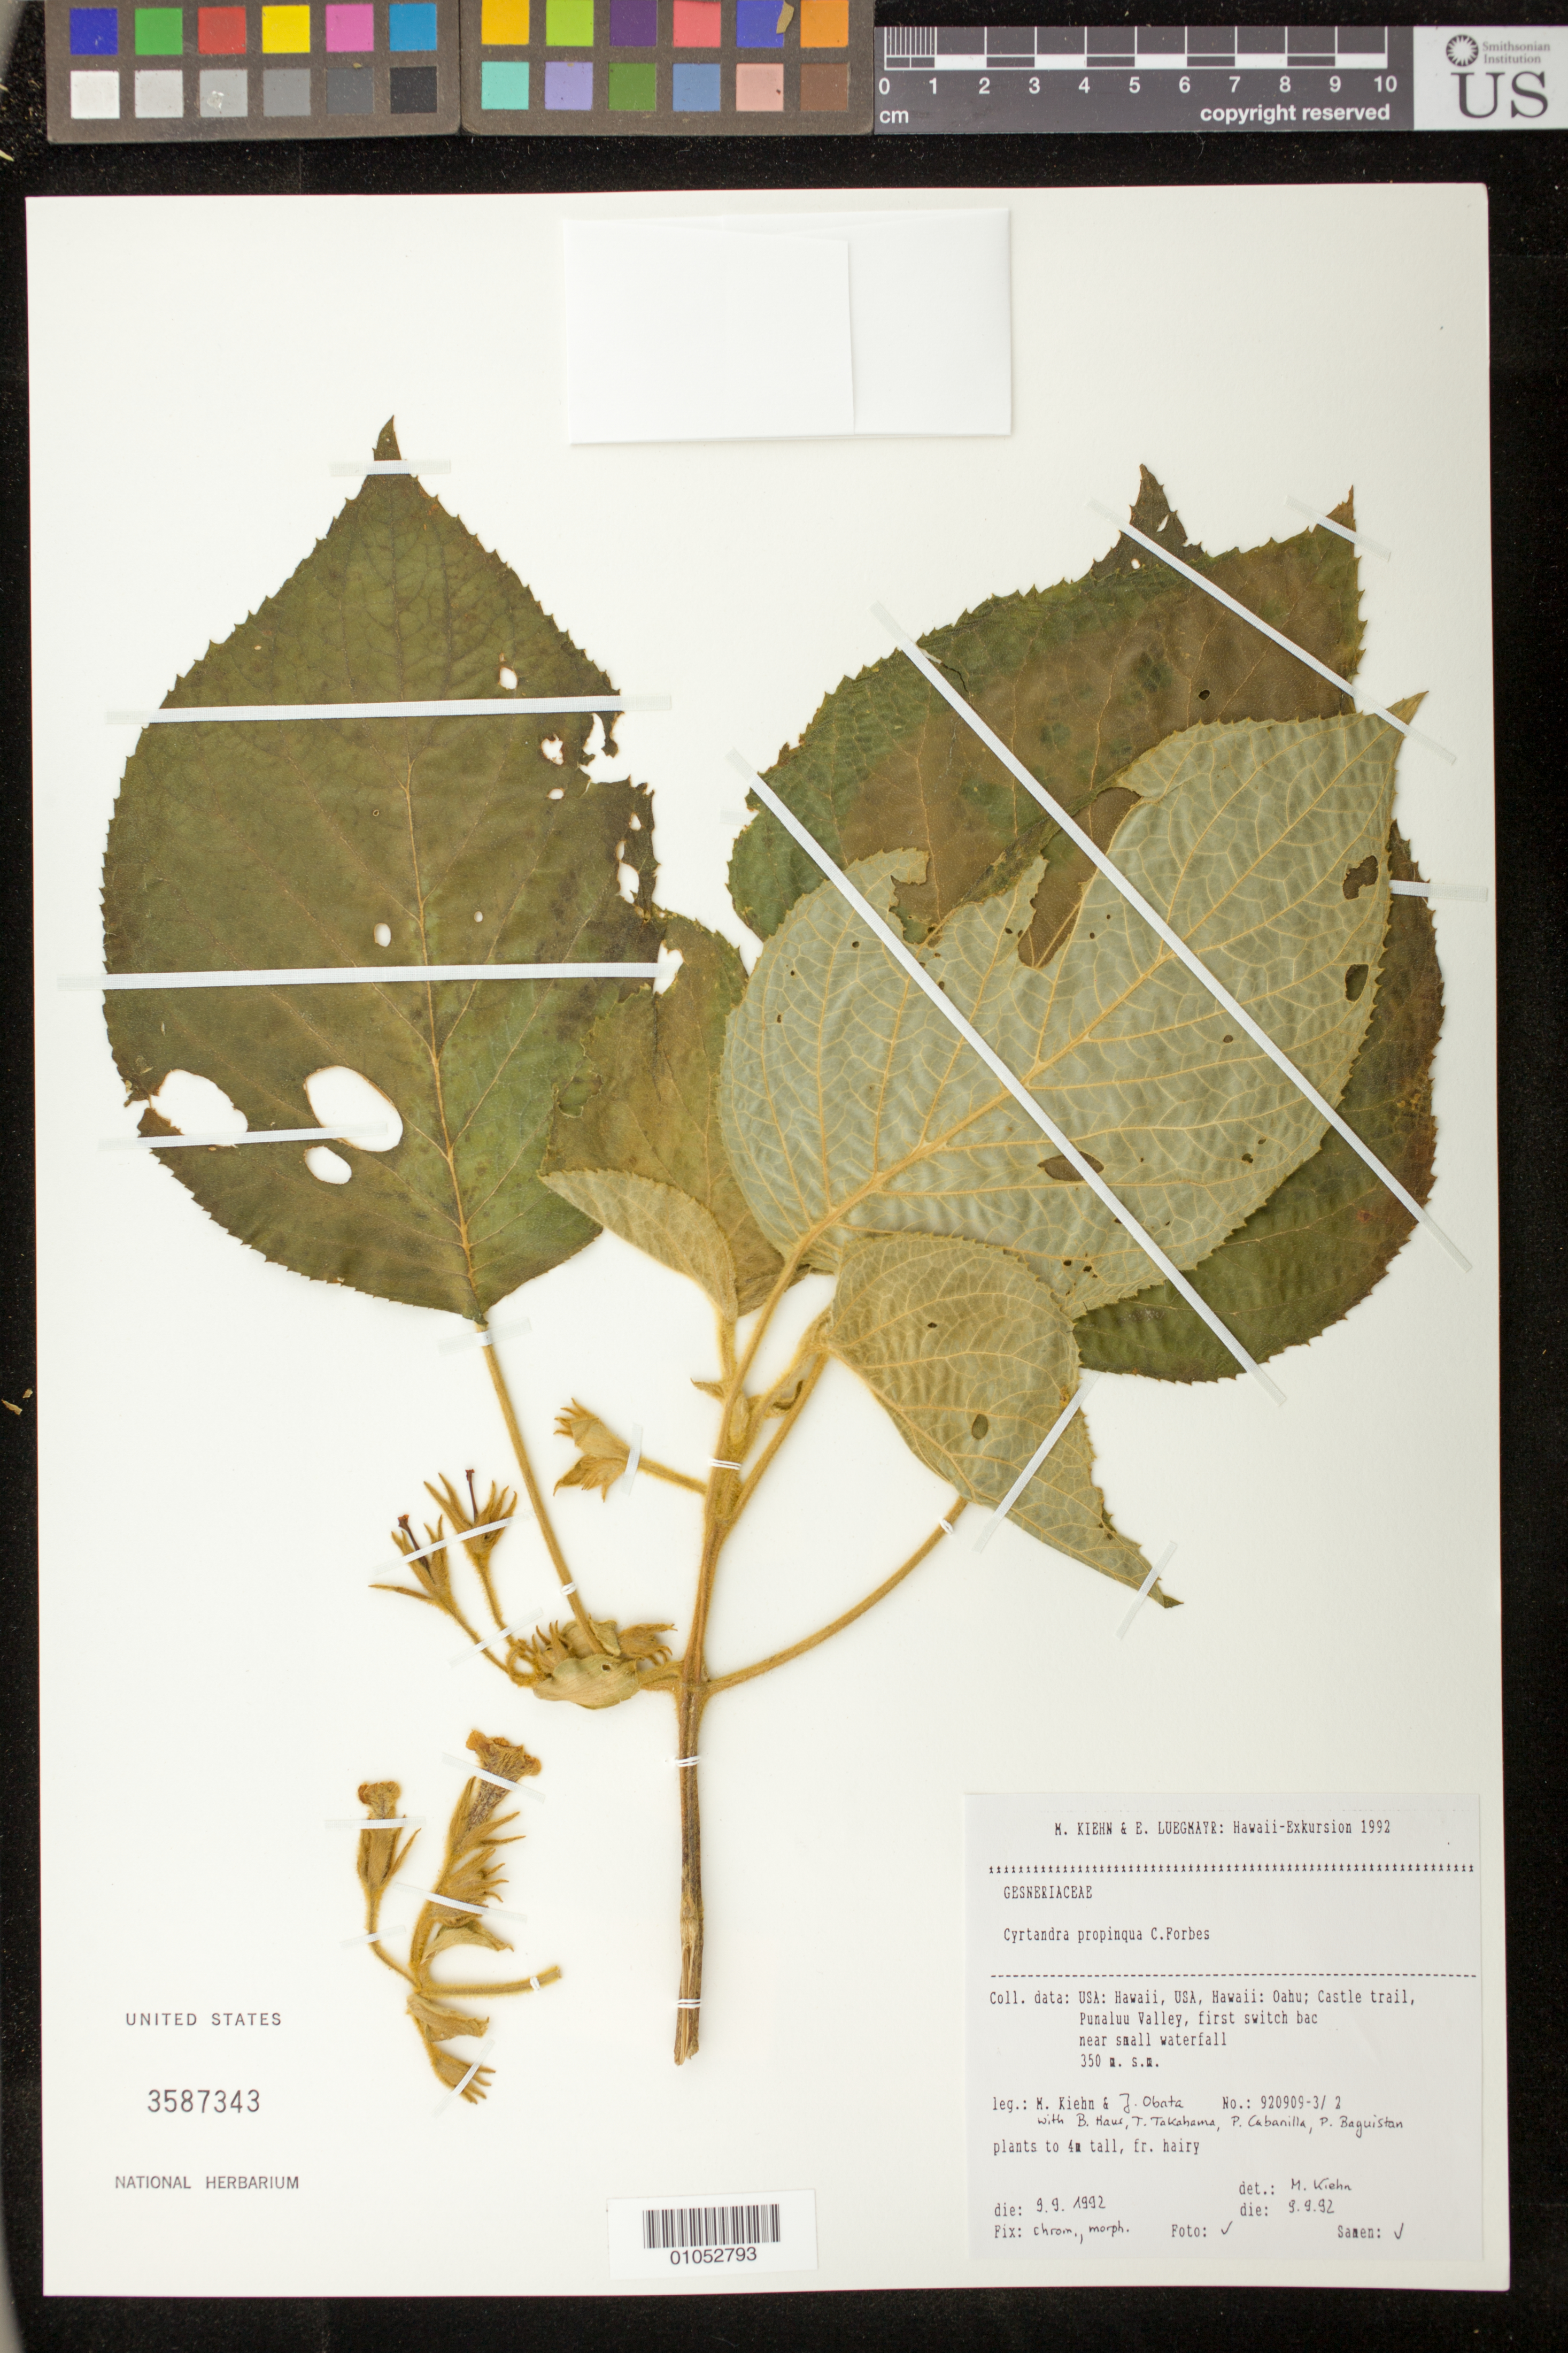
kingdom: Plantae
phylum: Tracheophyta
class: Magnoliopsida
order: Lamiales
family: Gesneriaceae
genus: Cyrtandra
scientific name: Cyrtandra propinqua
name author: C.N. Forbes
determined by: Kiehn, M.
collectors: M. Kiehn, J. Obata, B. Haus, T. Takahama, P. Cabanilla & P. Baguistan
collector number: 920909-3/2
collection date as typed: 9 Sep 1992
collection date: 1992-09-09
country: United States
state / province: Hawaii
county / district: Honolulu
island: Oahu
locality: Castle trail, Punaluu Valley, first switch back.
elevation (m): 350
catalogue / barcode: US 3587343